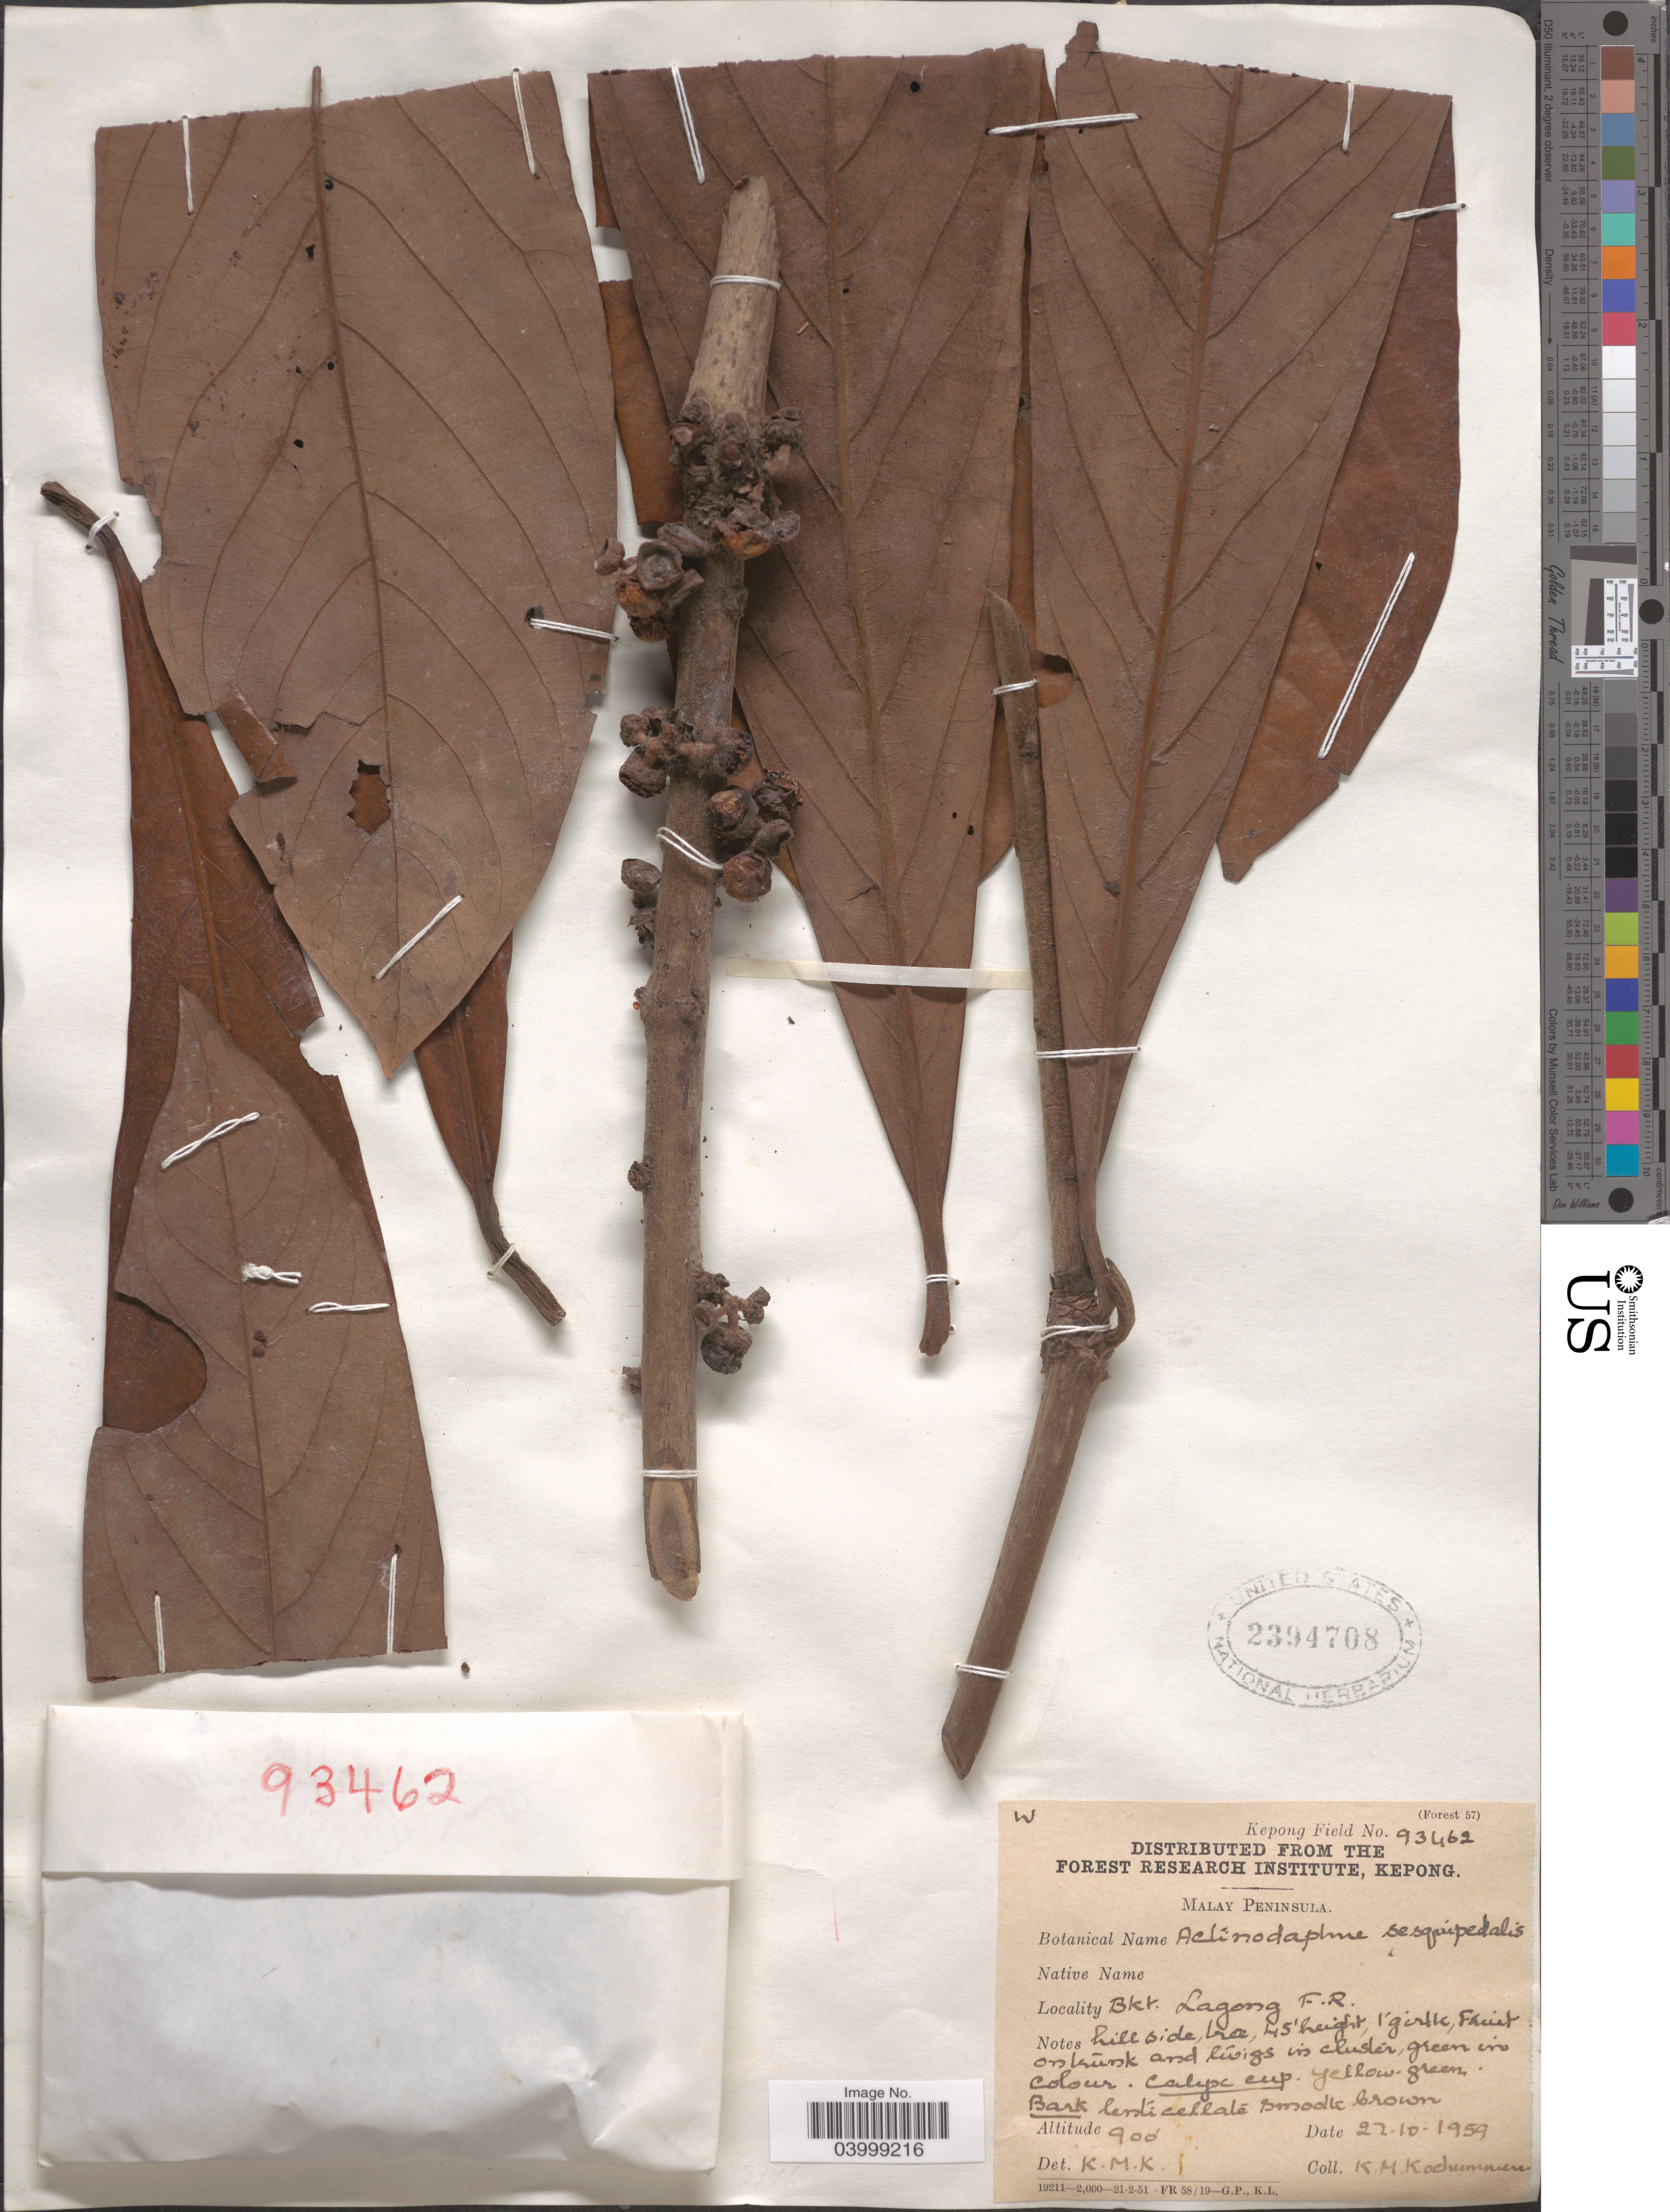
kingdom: Plantae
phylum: Tracheophyta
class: Magnoliopsida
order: Laurales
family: Lauraceae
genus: Actinodaphne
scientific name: Actinodaphne sesquipedalis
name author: Hook. f. ex Thomson & Meisn.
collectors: K. Kochummen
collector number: Kepong Field 93462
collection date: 1959-10-22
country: Malaysia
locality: Malay Peninsula. Bkt. Lagong F.R.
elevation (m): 274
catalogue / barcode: US 2394708